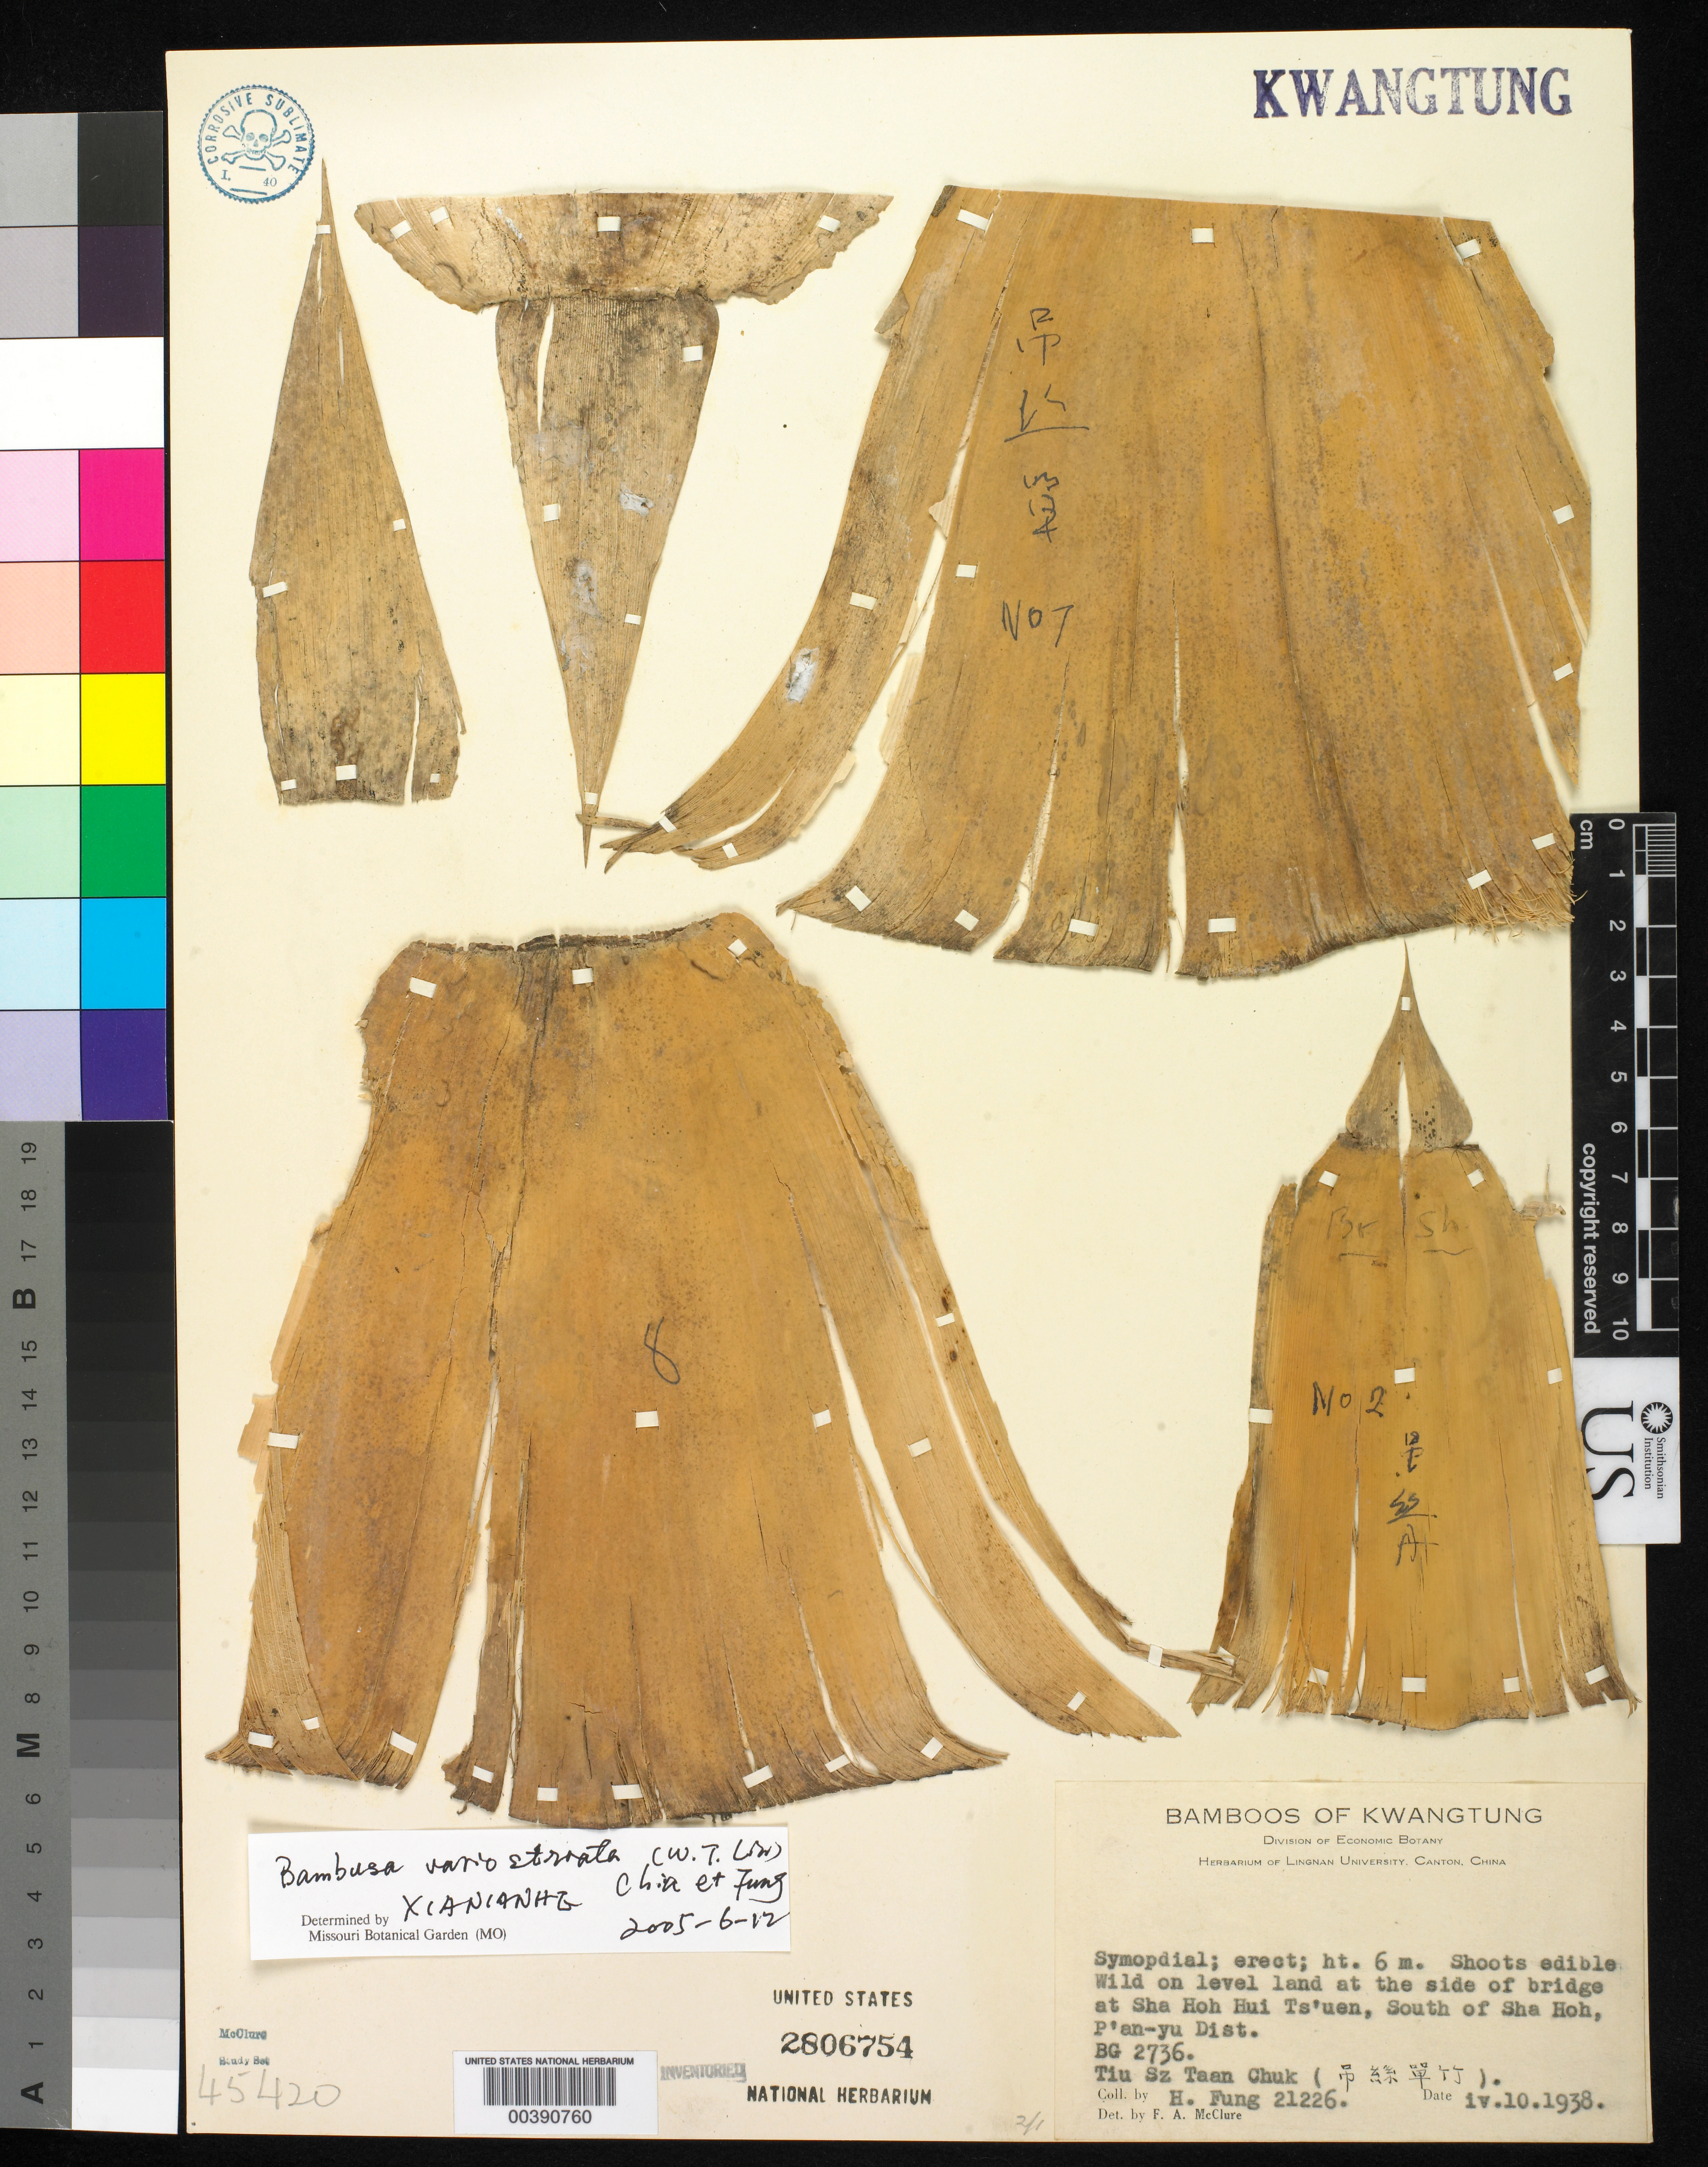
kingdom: Plantae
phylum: Tracheophyta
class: Liliopsida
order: Poales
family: Poaceae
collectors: H. L. Fung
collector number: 21226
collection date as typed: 10 Apr 1938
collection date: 1938-04-10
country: China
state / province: Guangdong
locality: P'an-yu, sha hoh, shah hoh hui ts'uen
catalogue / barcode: US 2806754